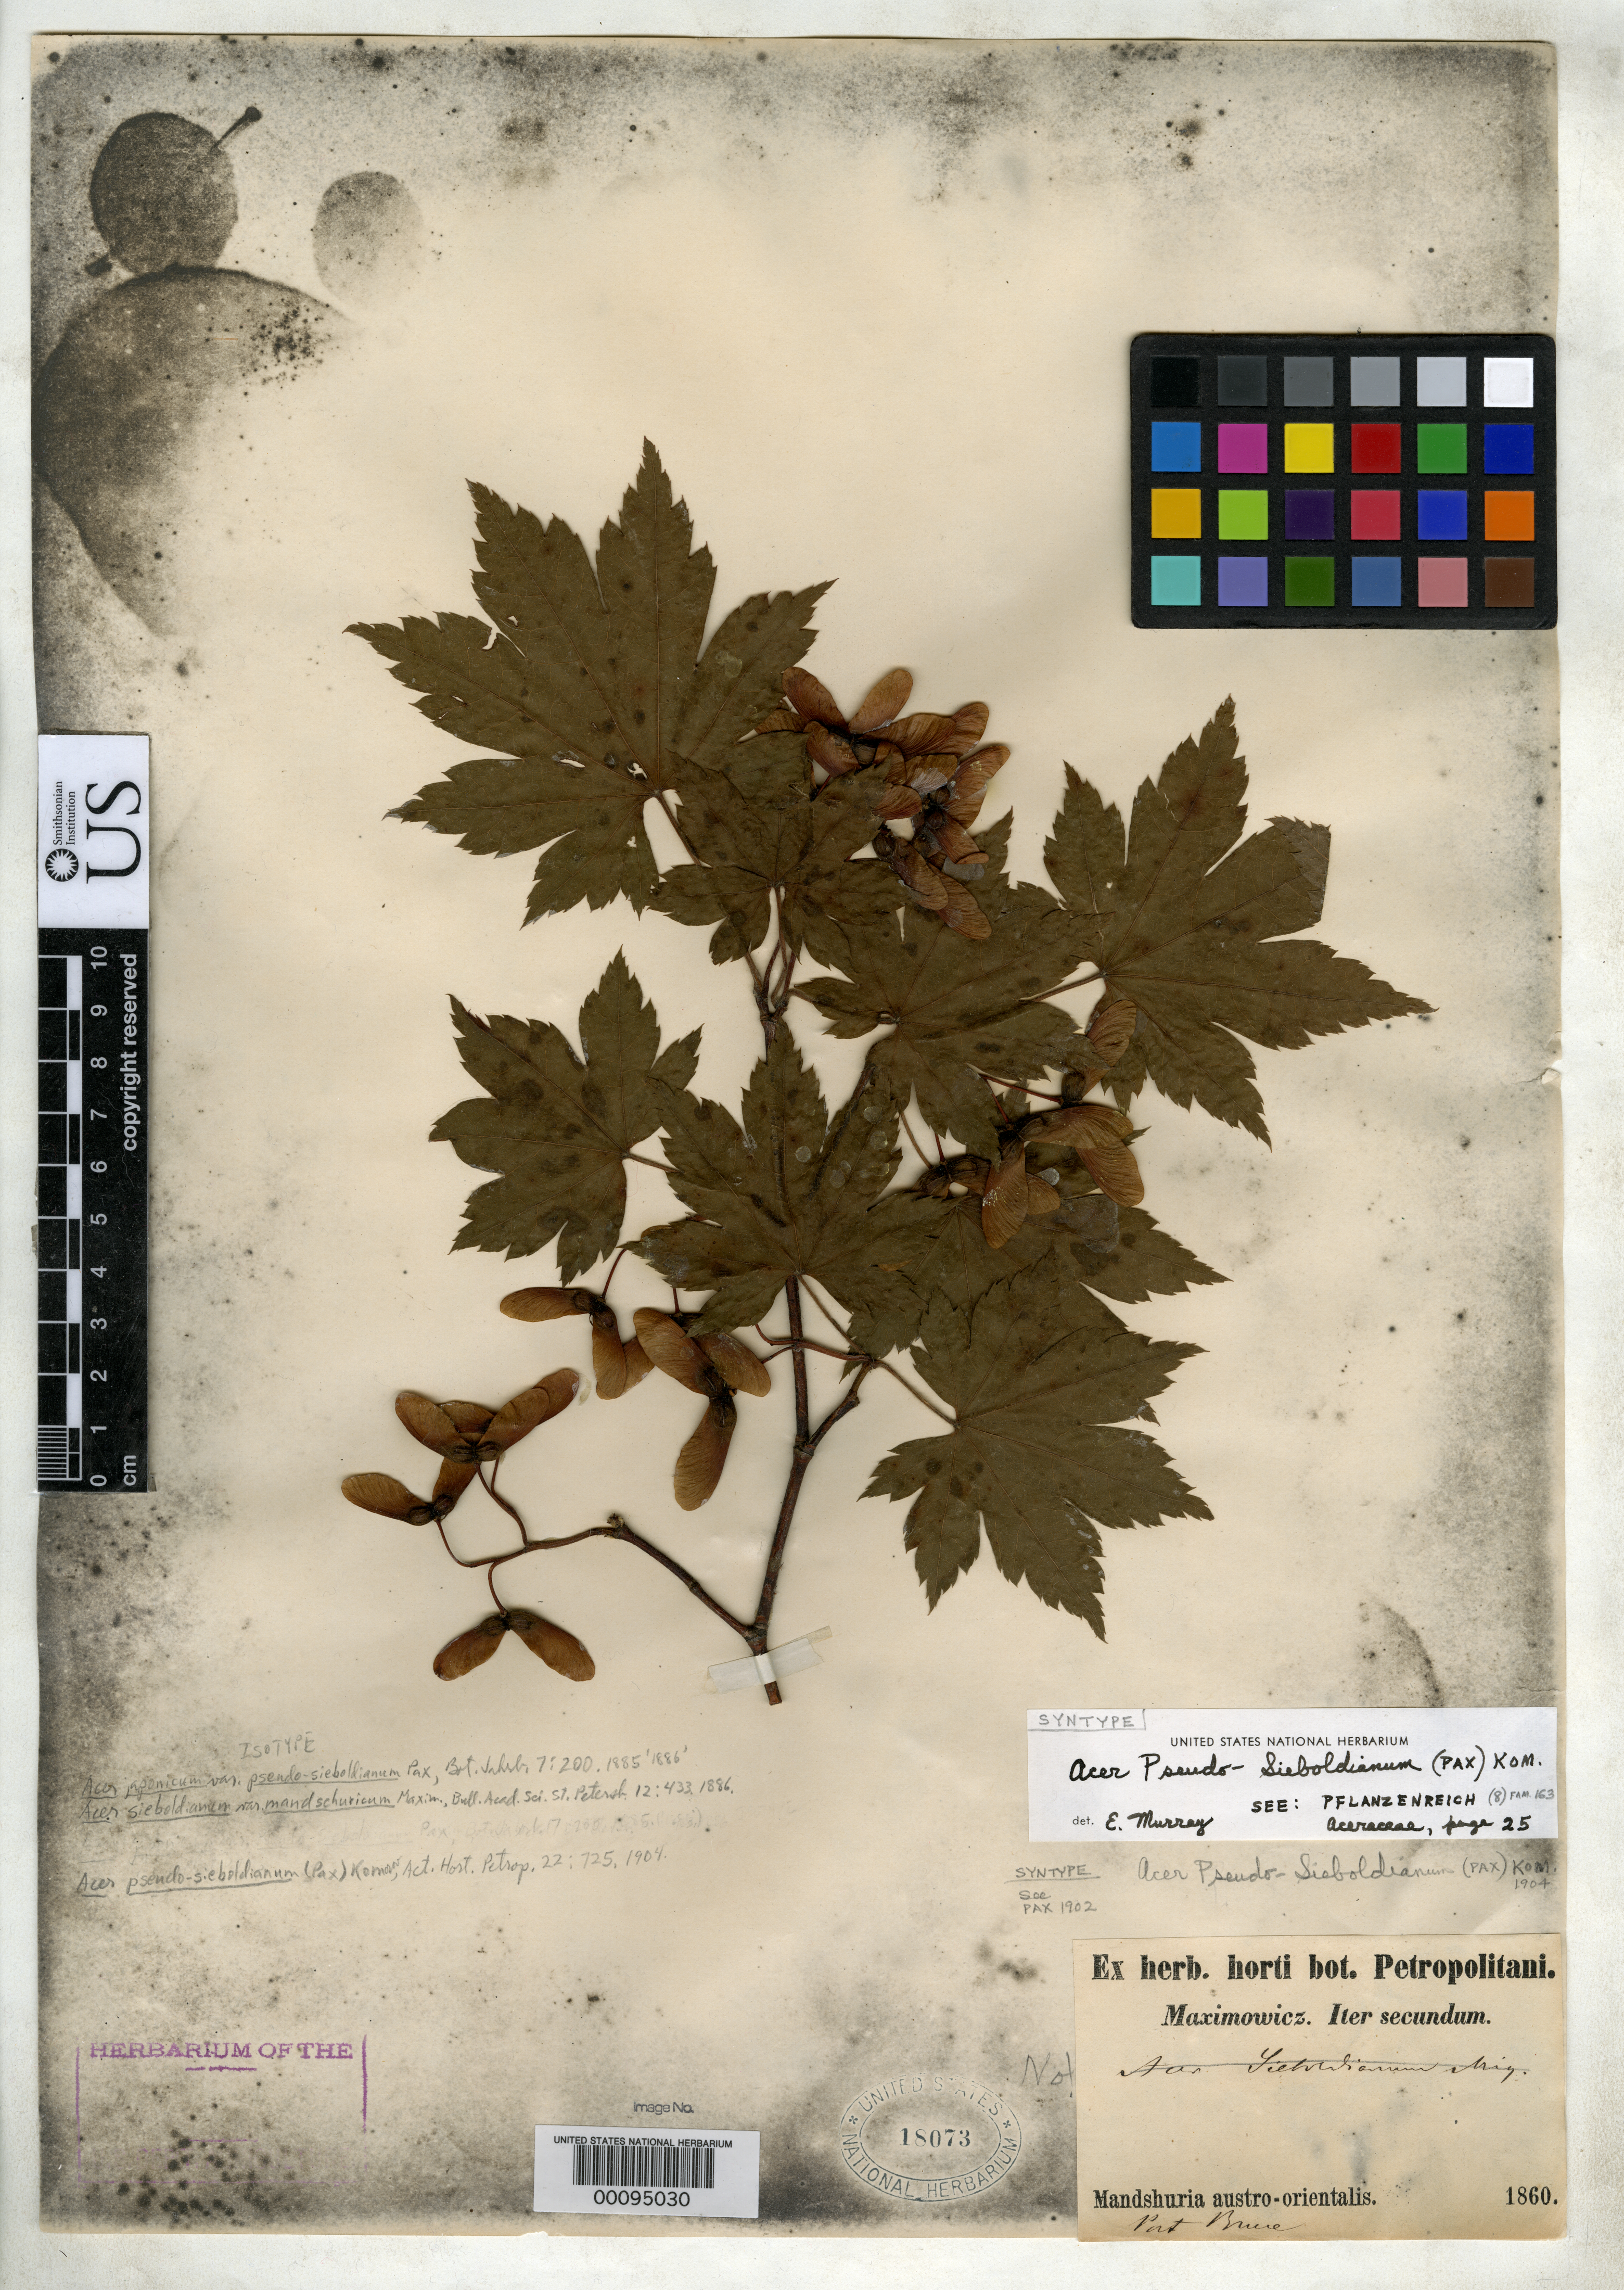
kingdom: Plantae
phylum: Tracheophyta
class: Magnoliopsida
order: Sapindales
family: Sapindaceae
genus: Acer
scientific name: Acer japonicum var. pseudo-sieboldianum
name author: Pax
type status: Isotype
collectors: C. J. Maximowicz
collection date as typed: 1860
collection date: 1860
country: Russian Federation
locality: Port Bruce, (Vladivostok). "Manchuria".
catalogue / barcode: US 18073